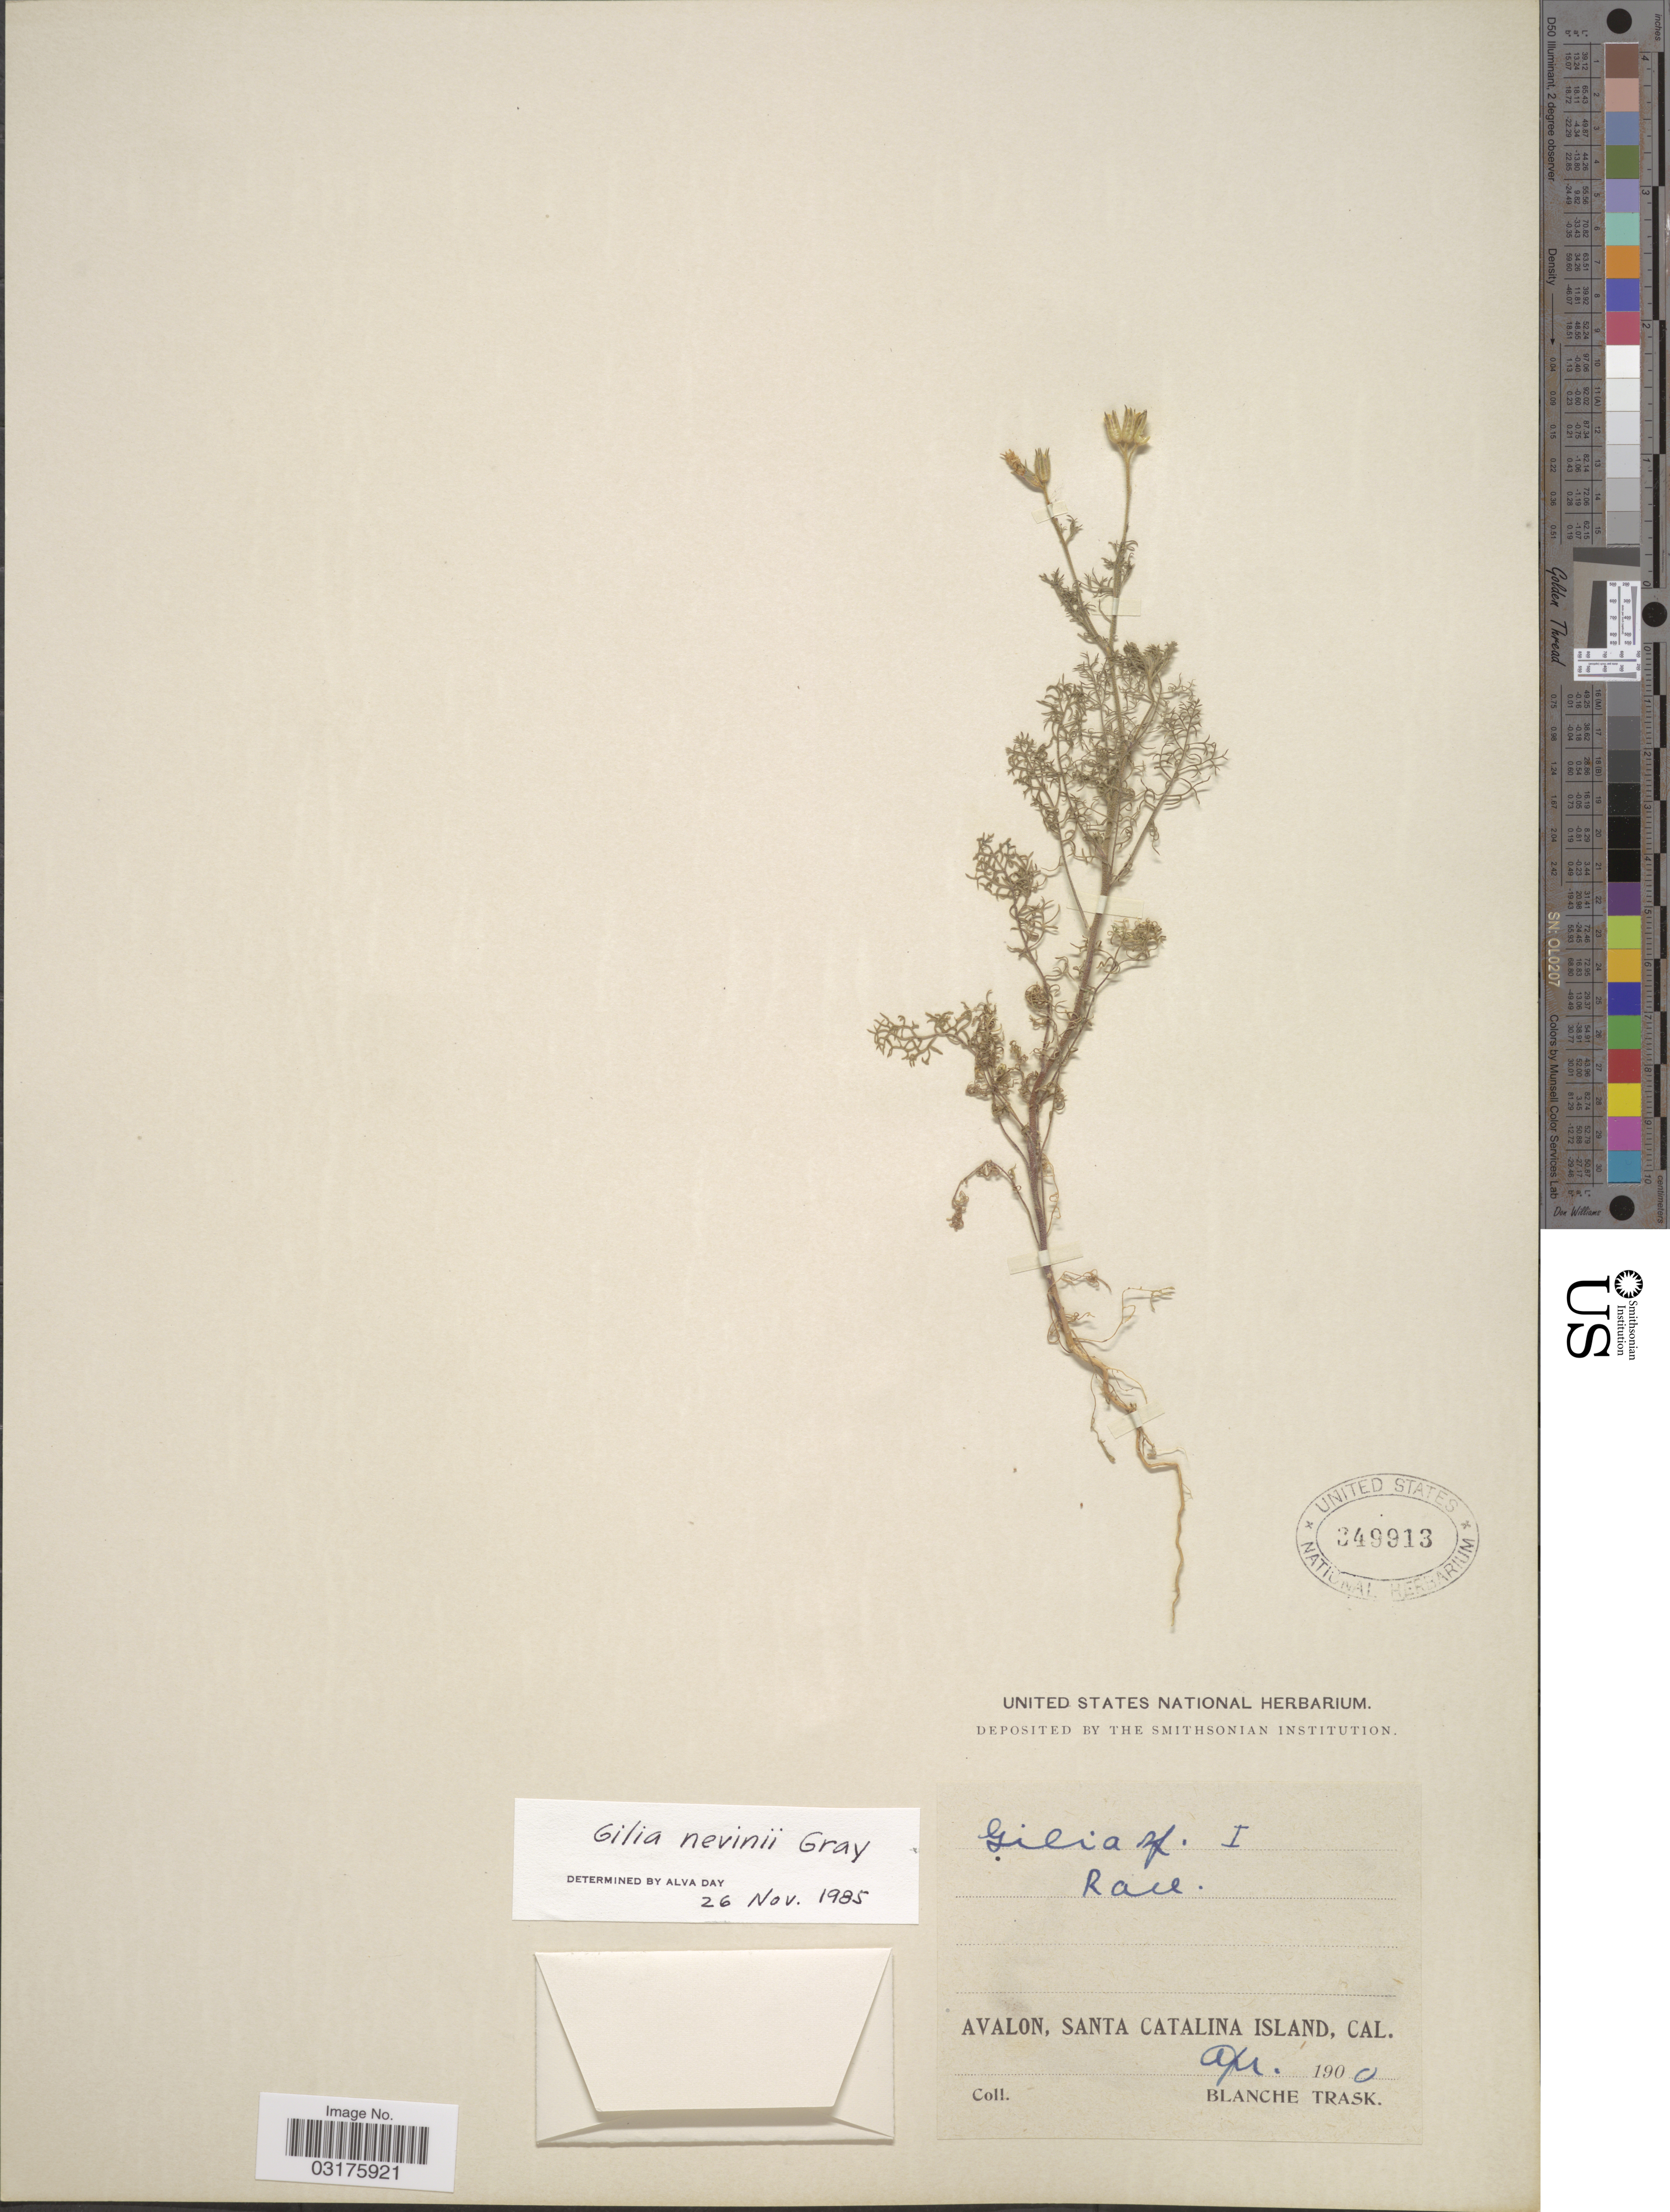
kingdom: Plantae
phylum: Tracheophyta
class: Magnoliopsida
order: Ericales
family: Polemoniaceae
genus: Gilia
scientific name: Gilia nevinii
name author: A. Gray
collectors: B. Trask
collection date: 1900-04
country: United States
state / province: California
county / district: Los Angeles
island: Santa Catalina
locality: Avalon, Santa Catalina Island.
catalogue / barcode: US 349913